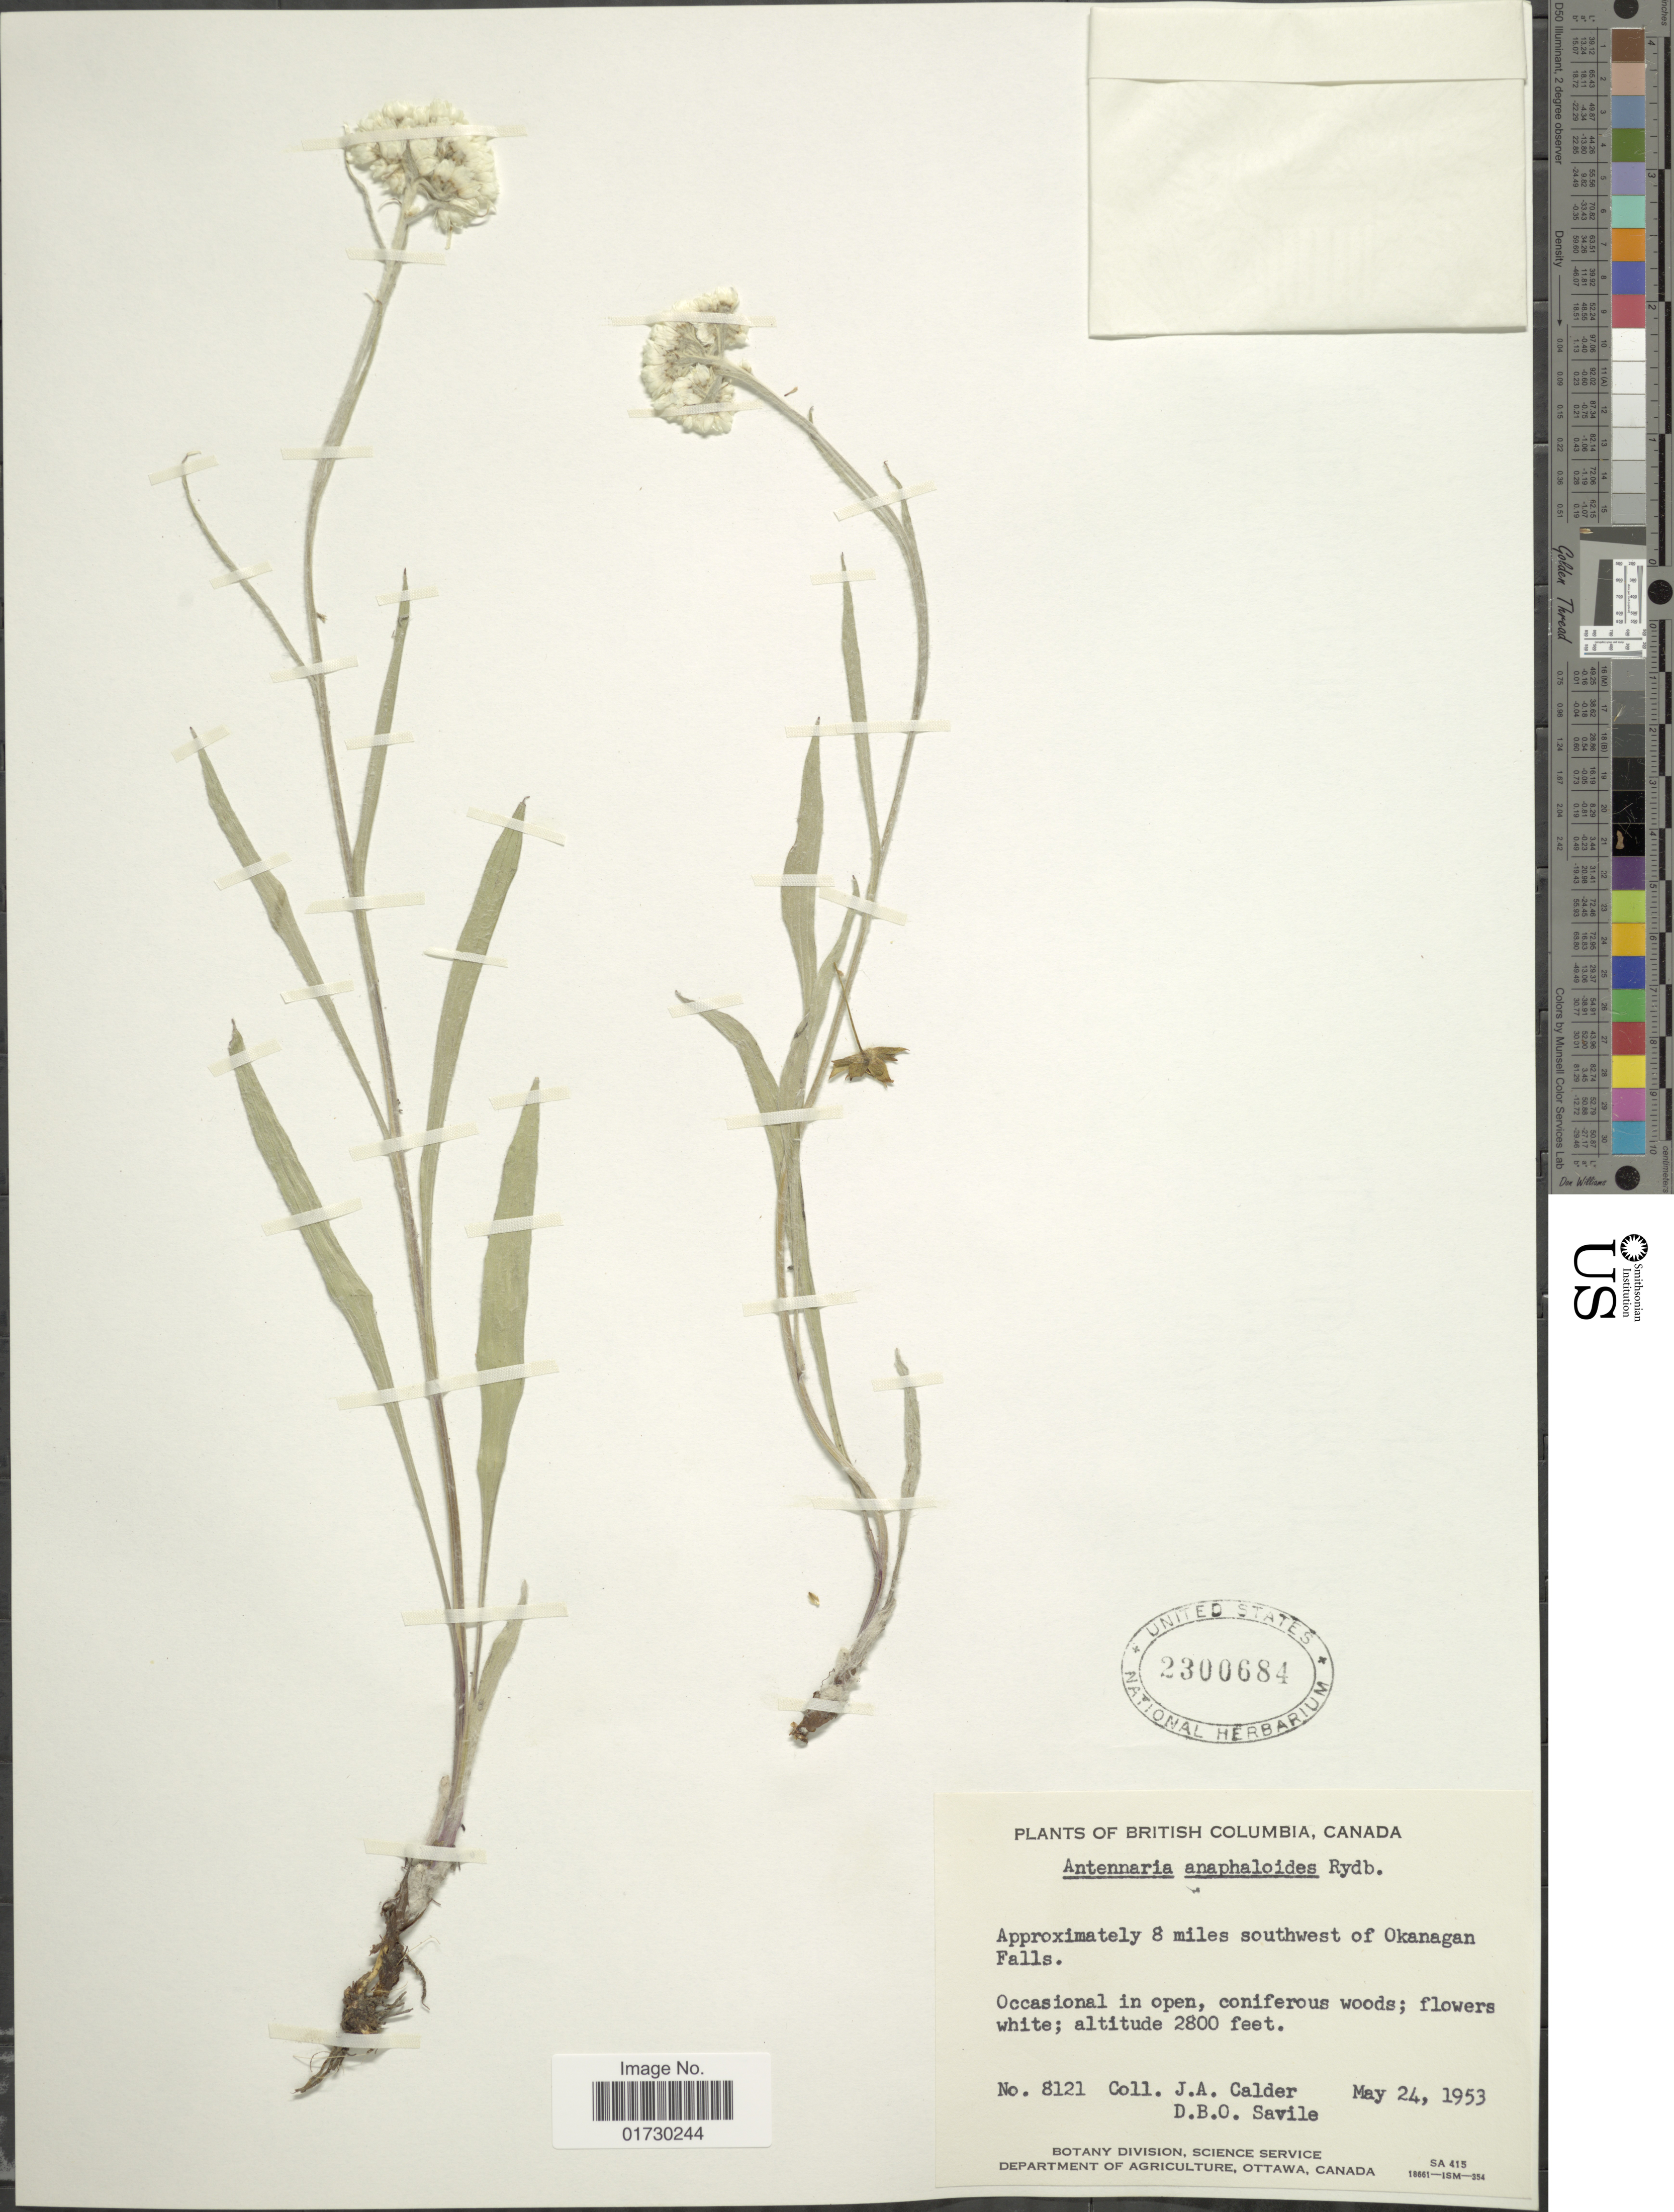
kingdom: Plantae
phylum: Tracheophyta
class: Magnoliopsida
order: Asterales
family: Asteraceae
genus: Antennaria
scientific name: Antennaria anaphaloides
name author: Rydb.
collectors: J. A. Calder & D. Savile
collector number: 8121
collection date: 1953-05-24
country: Canada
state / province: British Columbia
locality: Approximately 8 miles southwest of Okanagan Falls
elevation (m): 853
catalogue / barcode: US 2300684